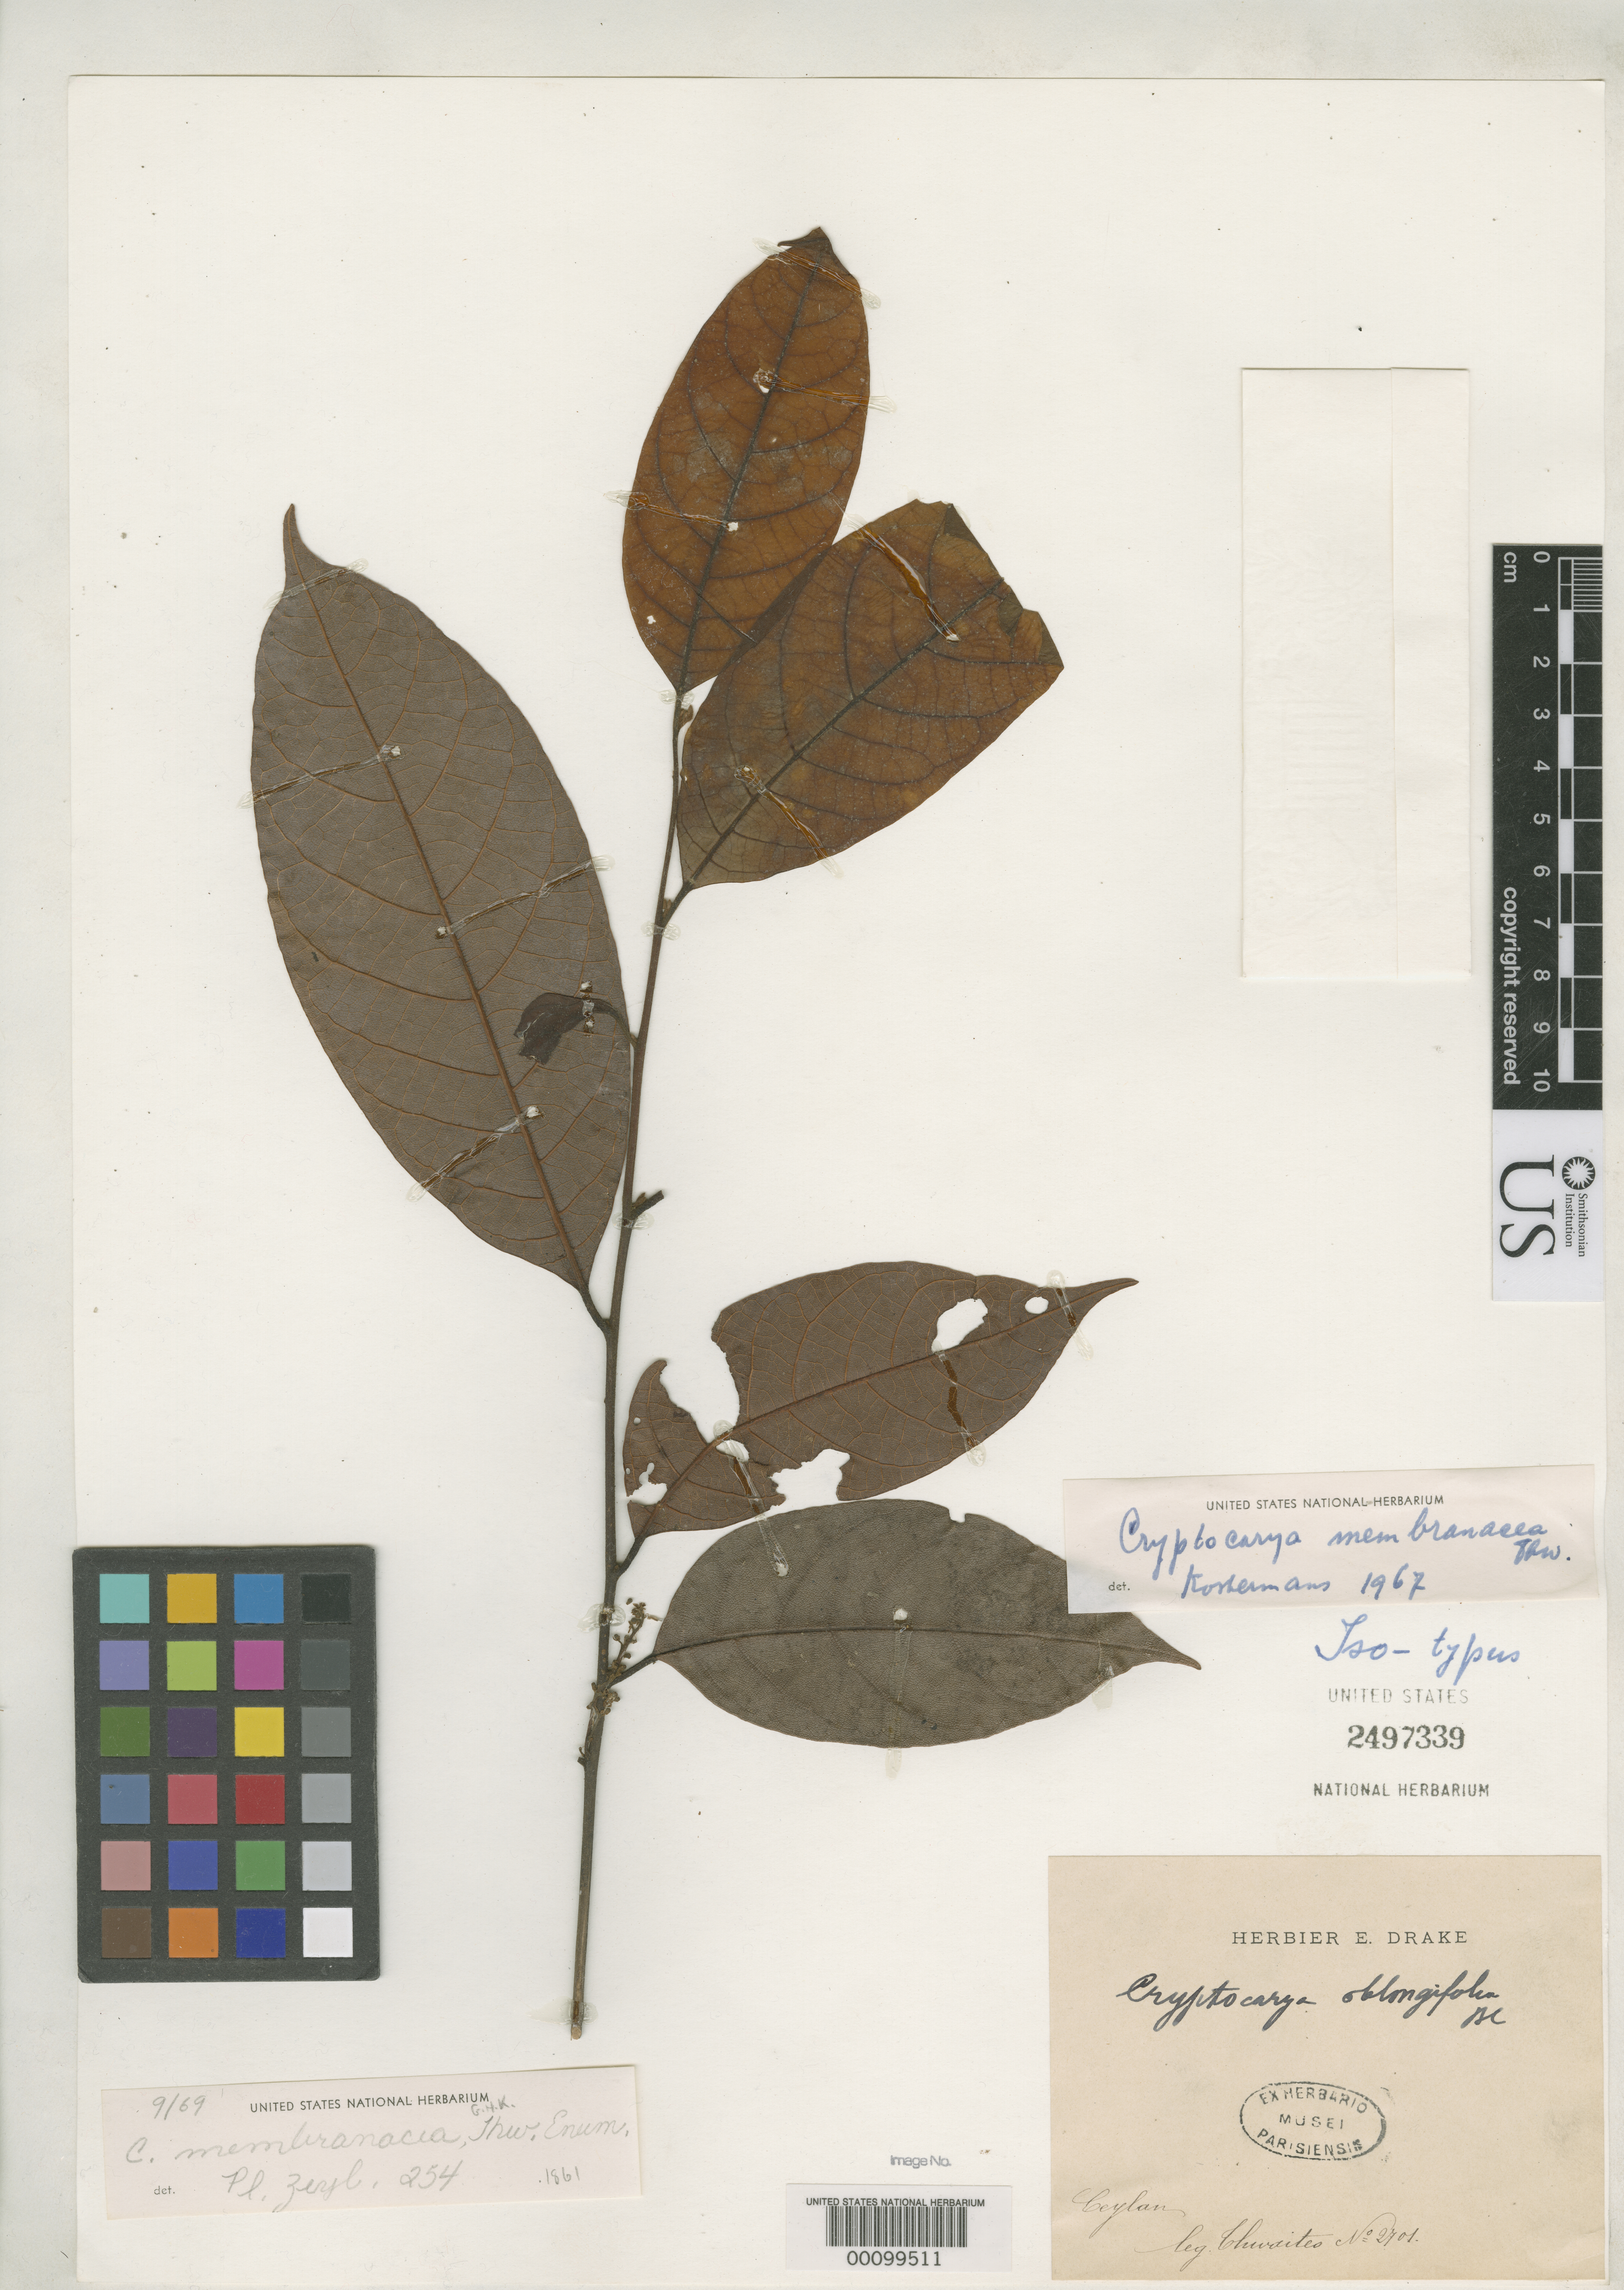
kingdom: Plantae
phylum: Tracheophyta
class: Magnoliopsida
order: Laurales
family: Lauraceae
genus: Cryptocarya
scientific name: Cryptocarya membranacea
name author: Thwaites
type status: Isotype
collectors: G. H. K. Thwaites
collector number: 2701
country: Sri Lanka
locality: "Ceylon"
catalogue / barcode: US 2497339